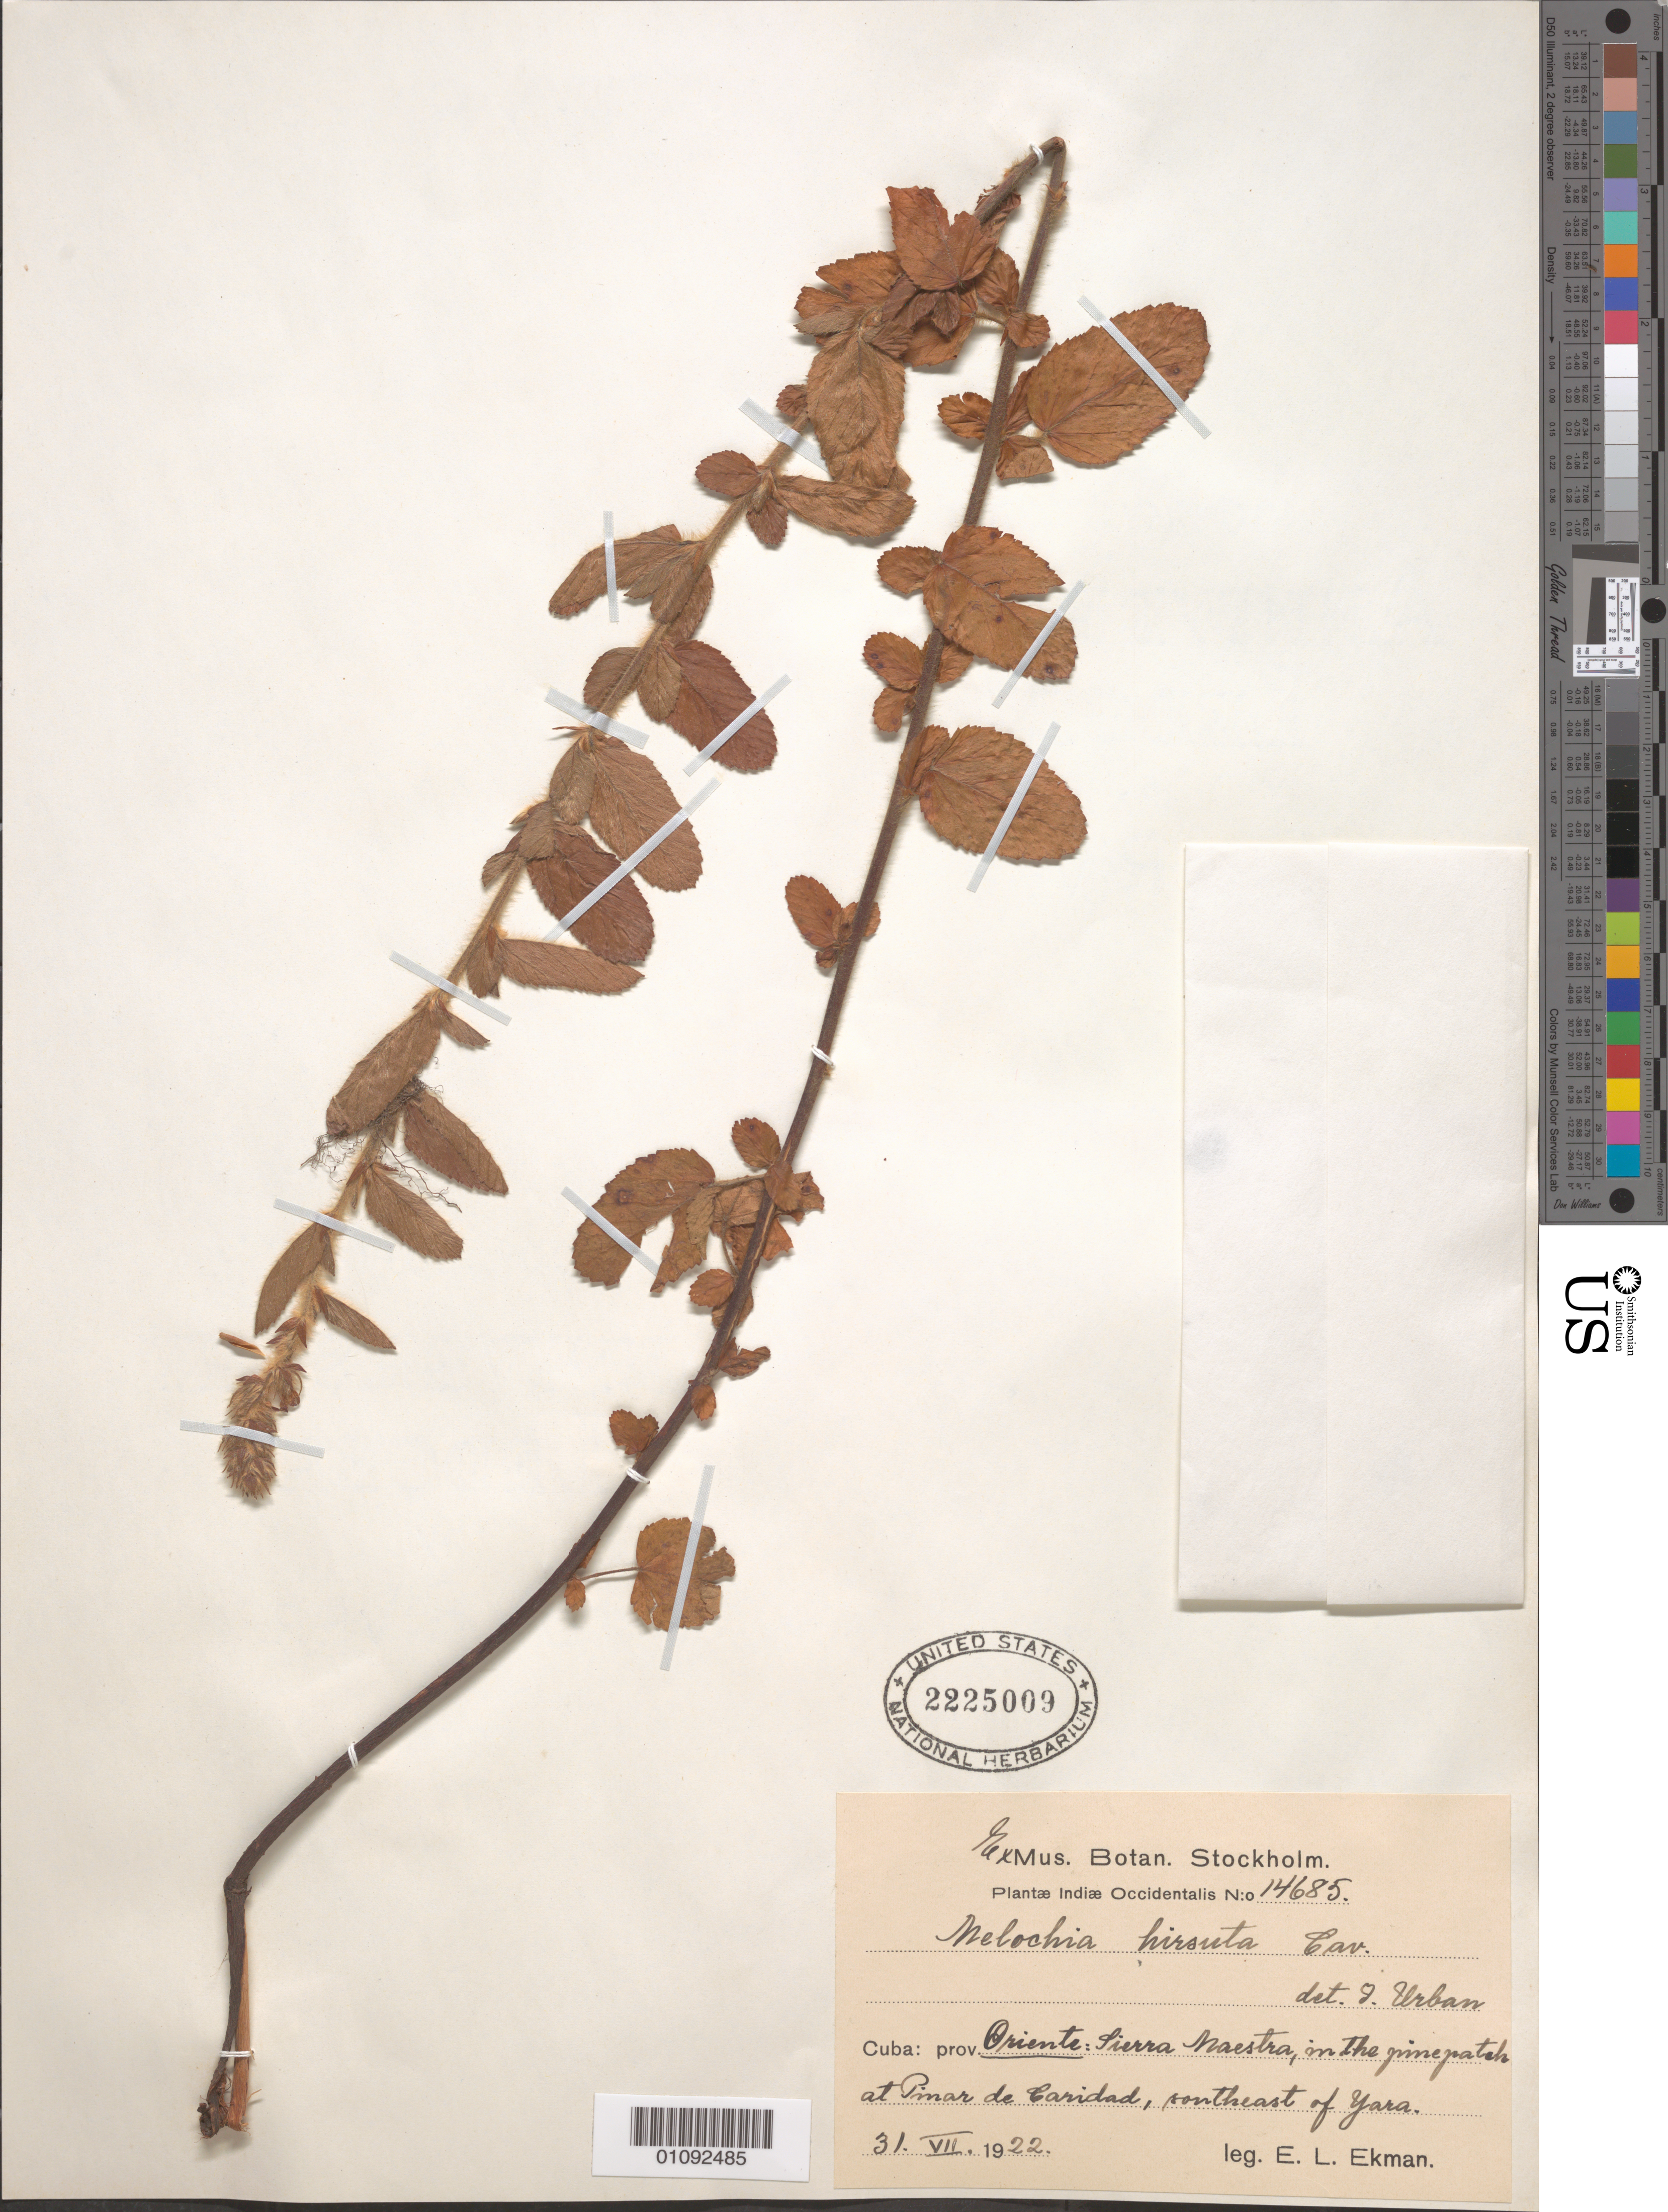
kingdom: Plantae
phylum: Tracheophyta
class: Magnoliopsida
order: Malvales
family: Malvaceae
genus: Melochia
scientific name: Melochia spicata var. spicata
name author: (L.) Fryxell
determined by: Dorr, L. J., (BOT), Smithsonian Institution - National Museum of Natural History (UNITED STATES)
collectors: E. L. Ekman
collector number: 14685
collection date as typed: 31 Jul 1922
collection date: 1922-07-31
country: Cuba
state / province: Granma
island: Cuba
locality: Sierra Maestra, in the pinepatch at Pinar de Caridad, SE of Yara, Oriente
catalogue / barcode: US 2225009